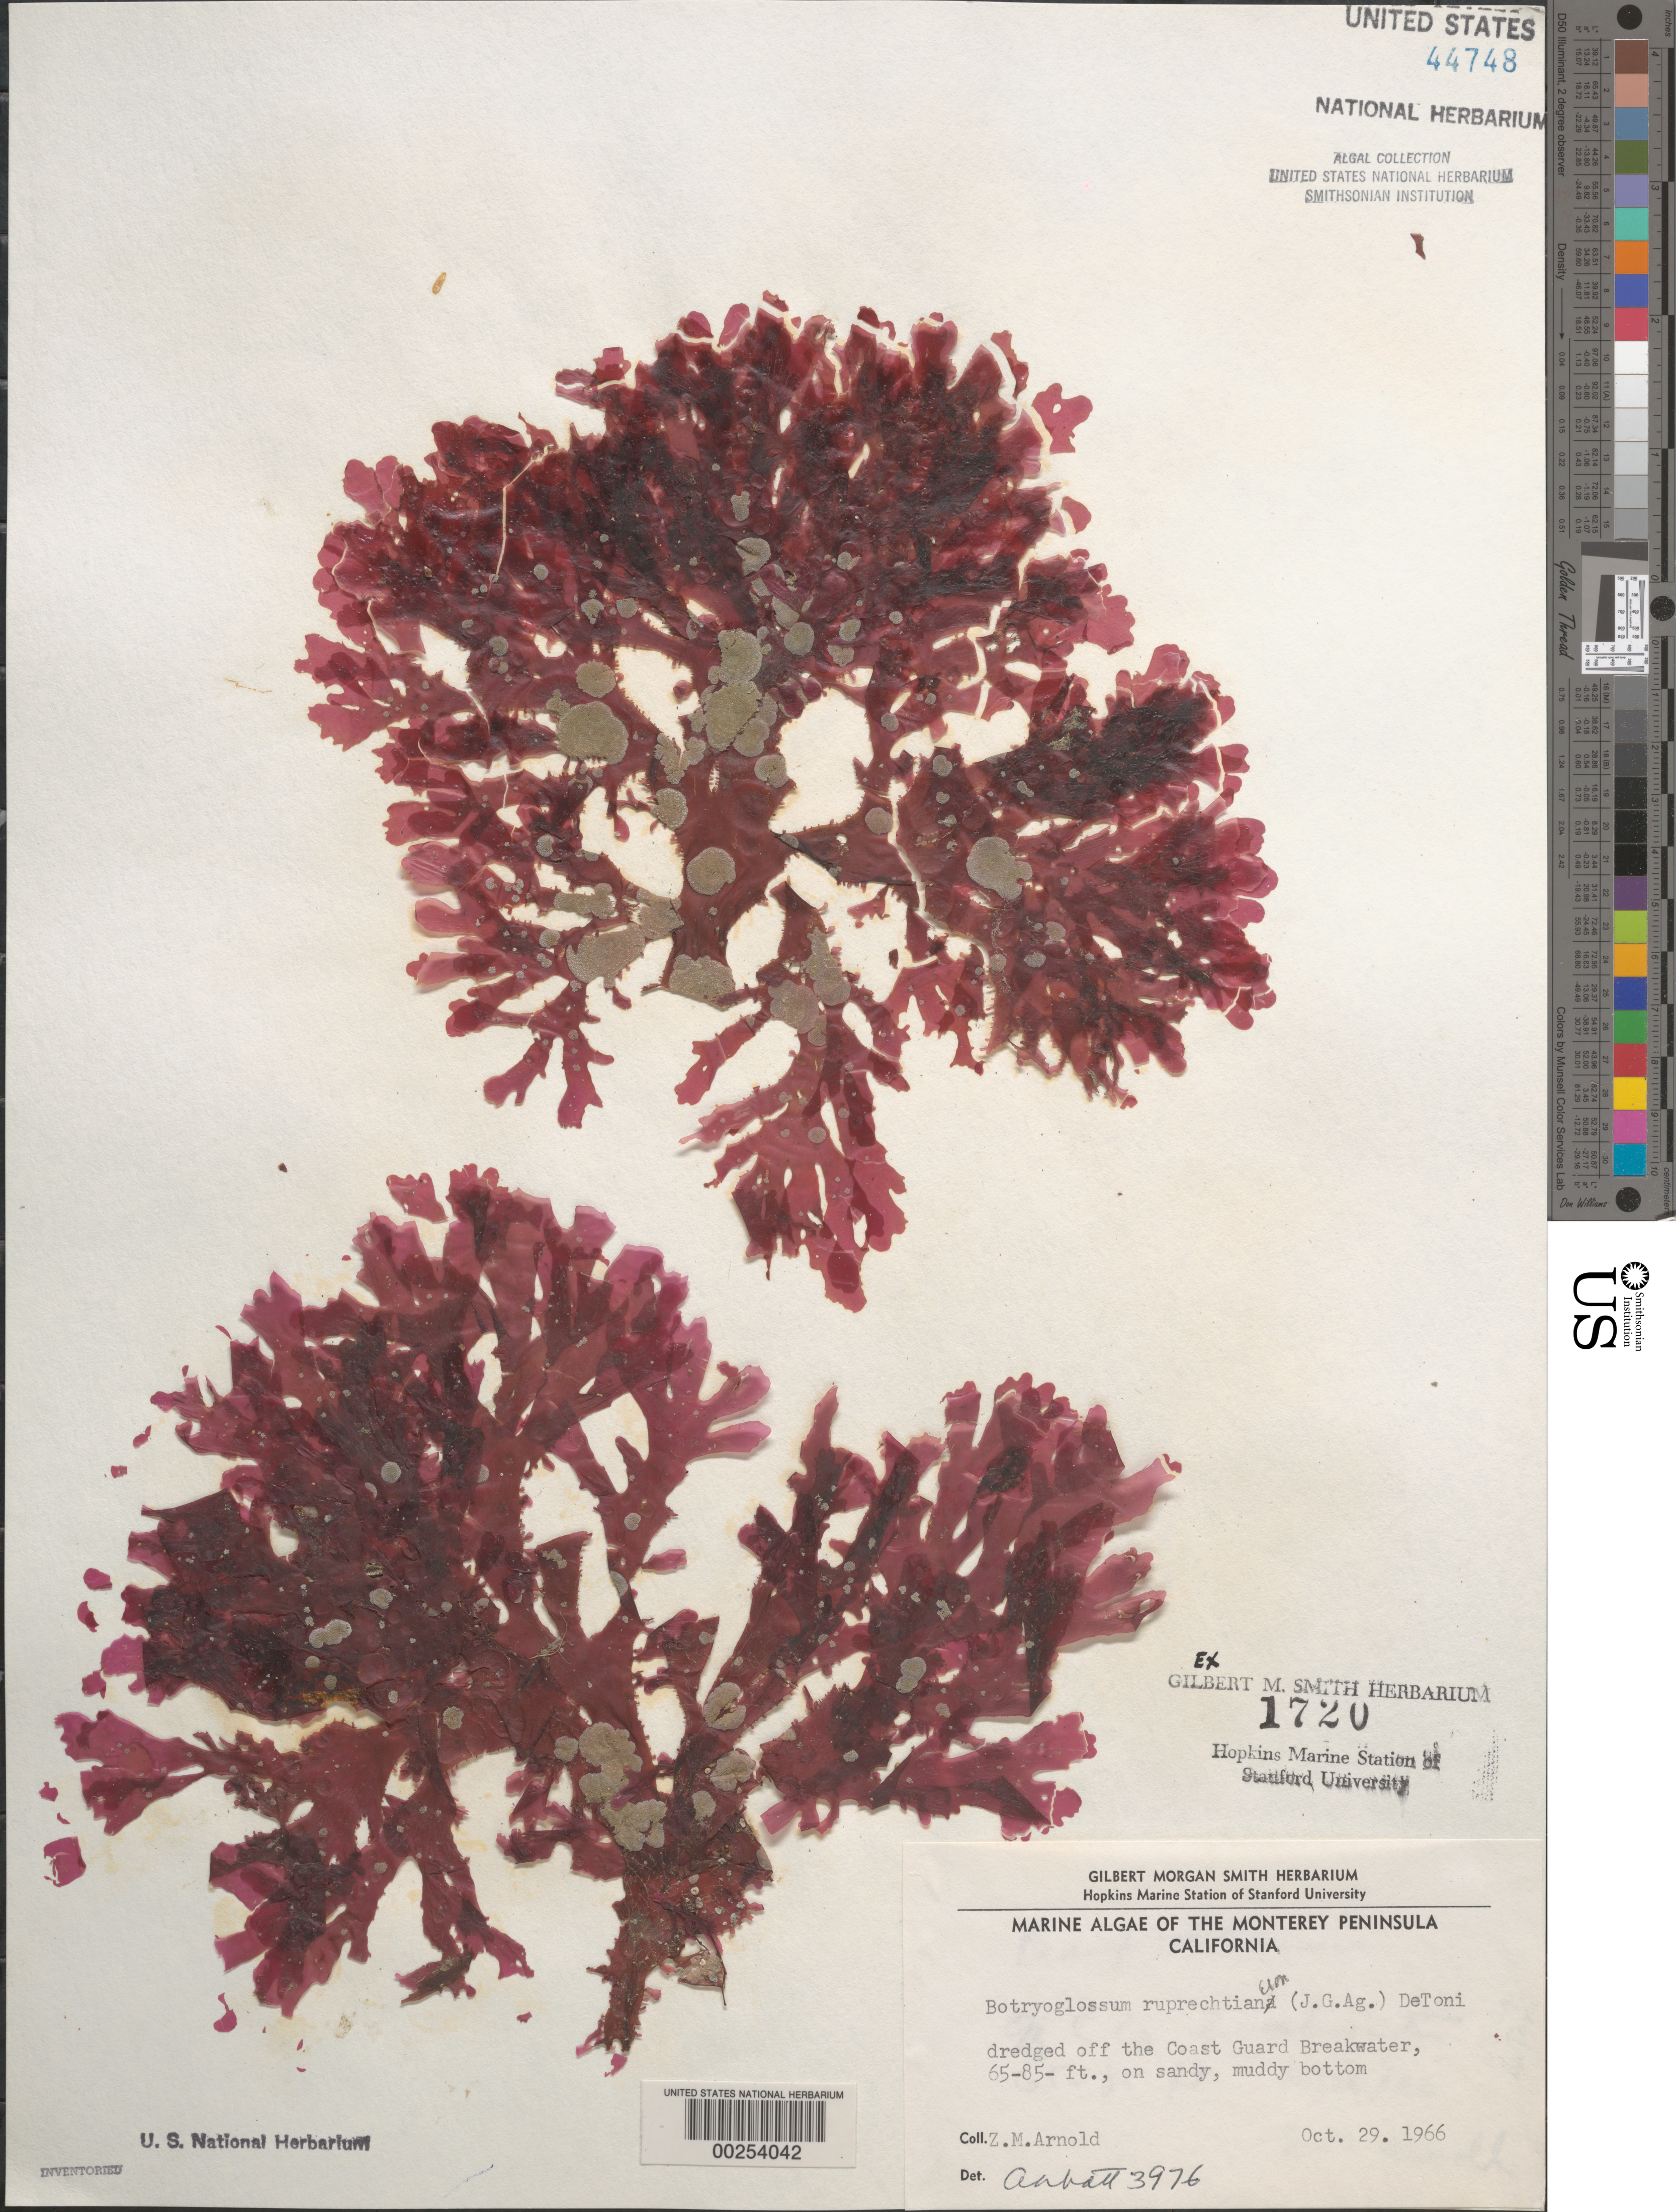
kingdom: Plantae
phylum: Rhodophyta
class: Florideophyceae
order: Ceramiales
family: Delesseriaceae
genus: Cryptopleura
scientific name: Cryptopleura ruprechtiana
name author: (J. Agardh) Kylin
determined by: Algae name updating Project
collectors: Z. M. Arnold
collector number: IAA 3976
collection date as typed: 29 Oct 1966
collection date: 1966-10-29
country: United States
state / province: California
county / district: Monterey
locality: Monterey Peninsula, Coast Guard breakwater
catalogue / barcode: US 44748